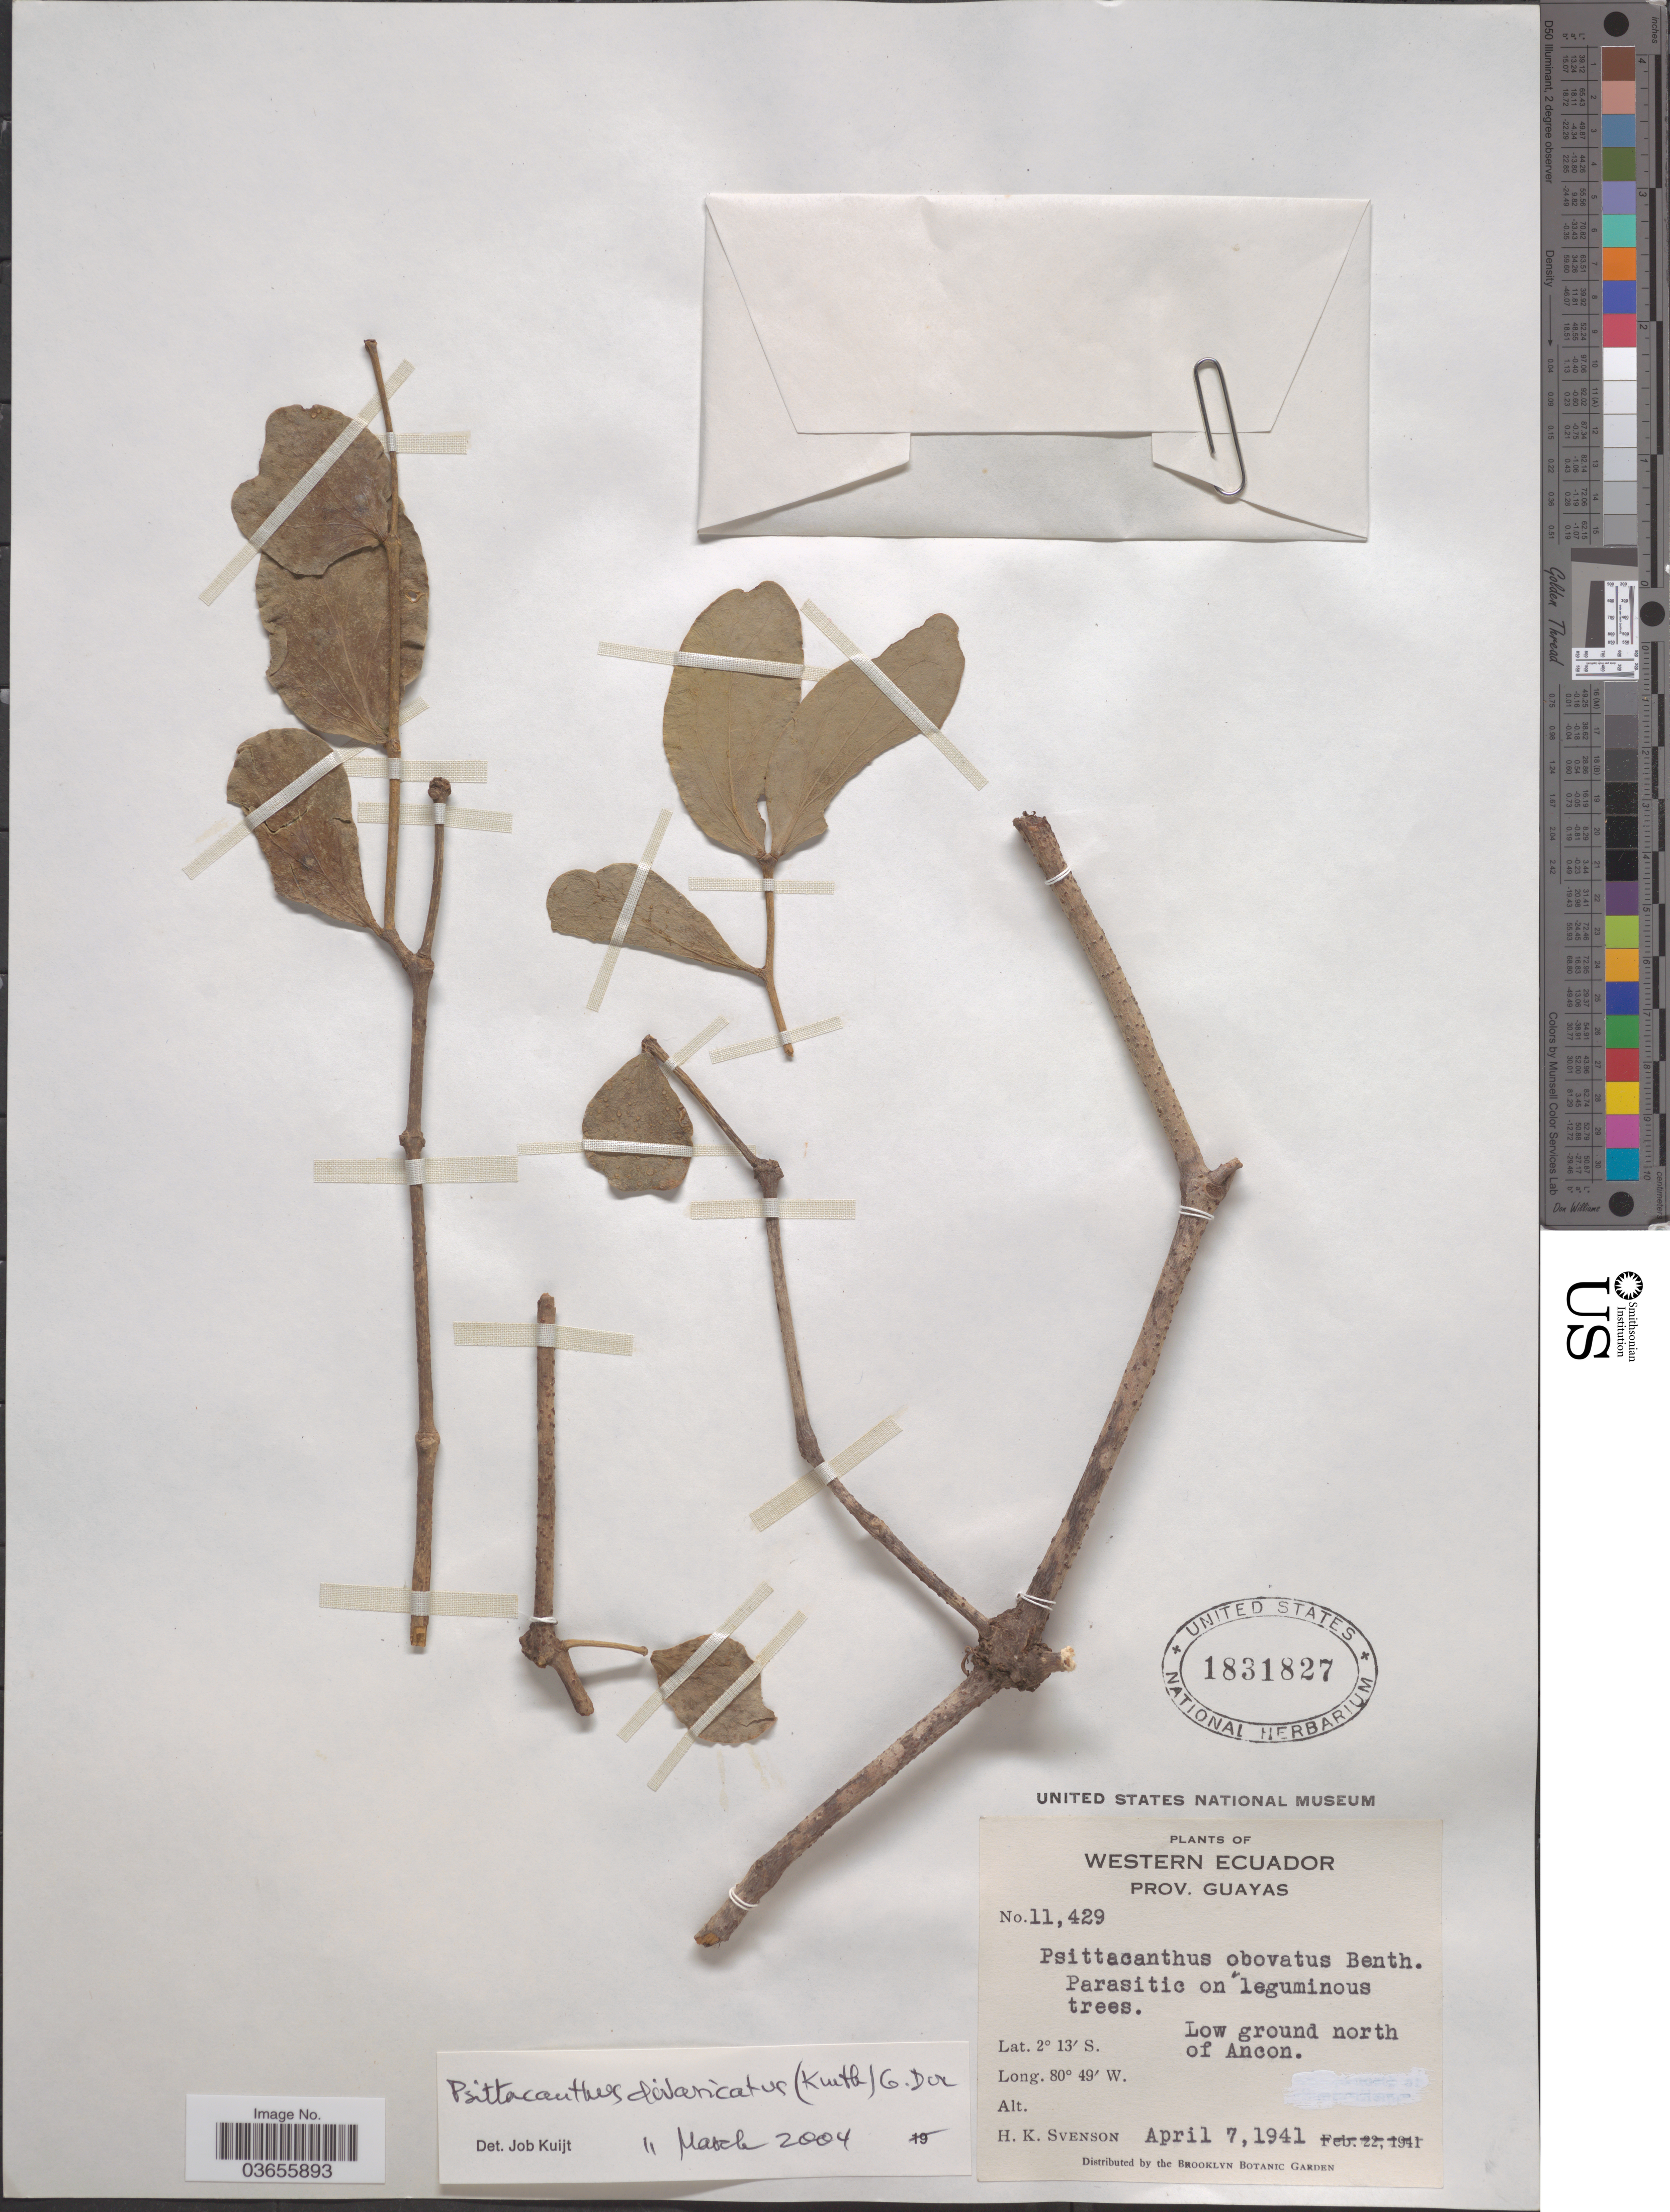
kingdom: Plantae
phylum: Tracheophyta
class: Magnoliopsida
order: Santalales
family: Loranthaceae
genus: Psittacanthus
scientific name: Psittacanthus divaricatus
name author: (Kunth) G. Don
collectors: H. K. Svenson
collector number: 11429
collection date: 1941-04-07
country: Ecuador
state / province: Guayas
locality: Western Ecuador. Low ground north of Ancon.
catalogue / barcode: US 1831827